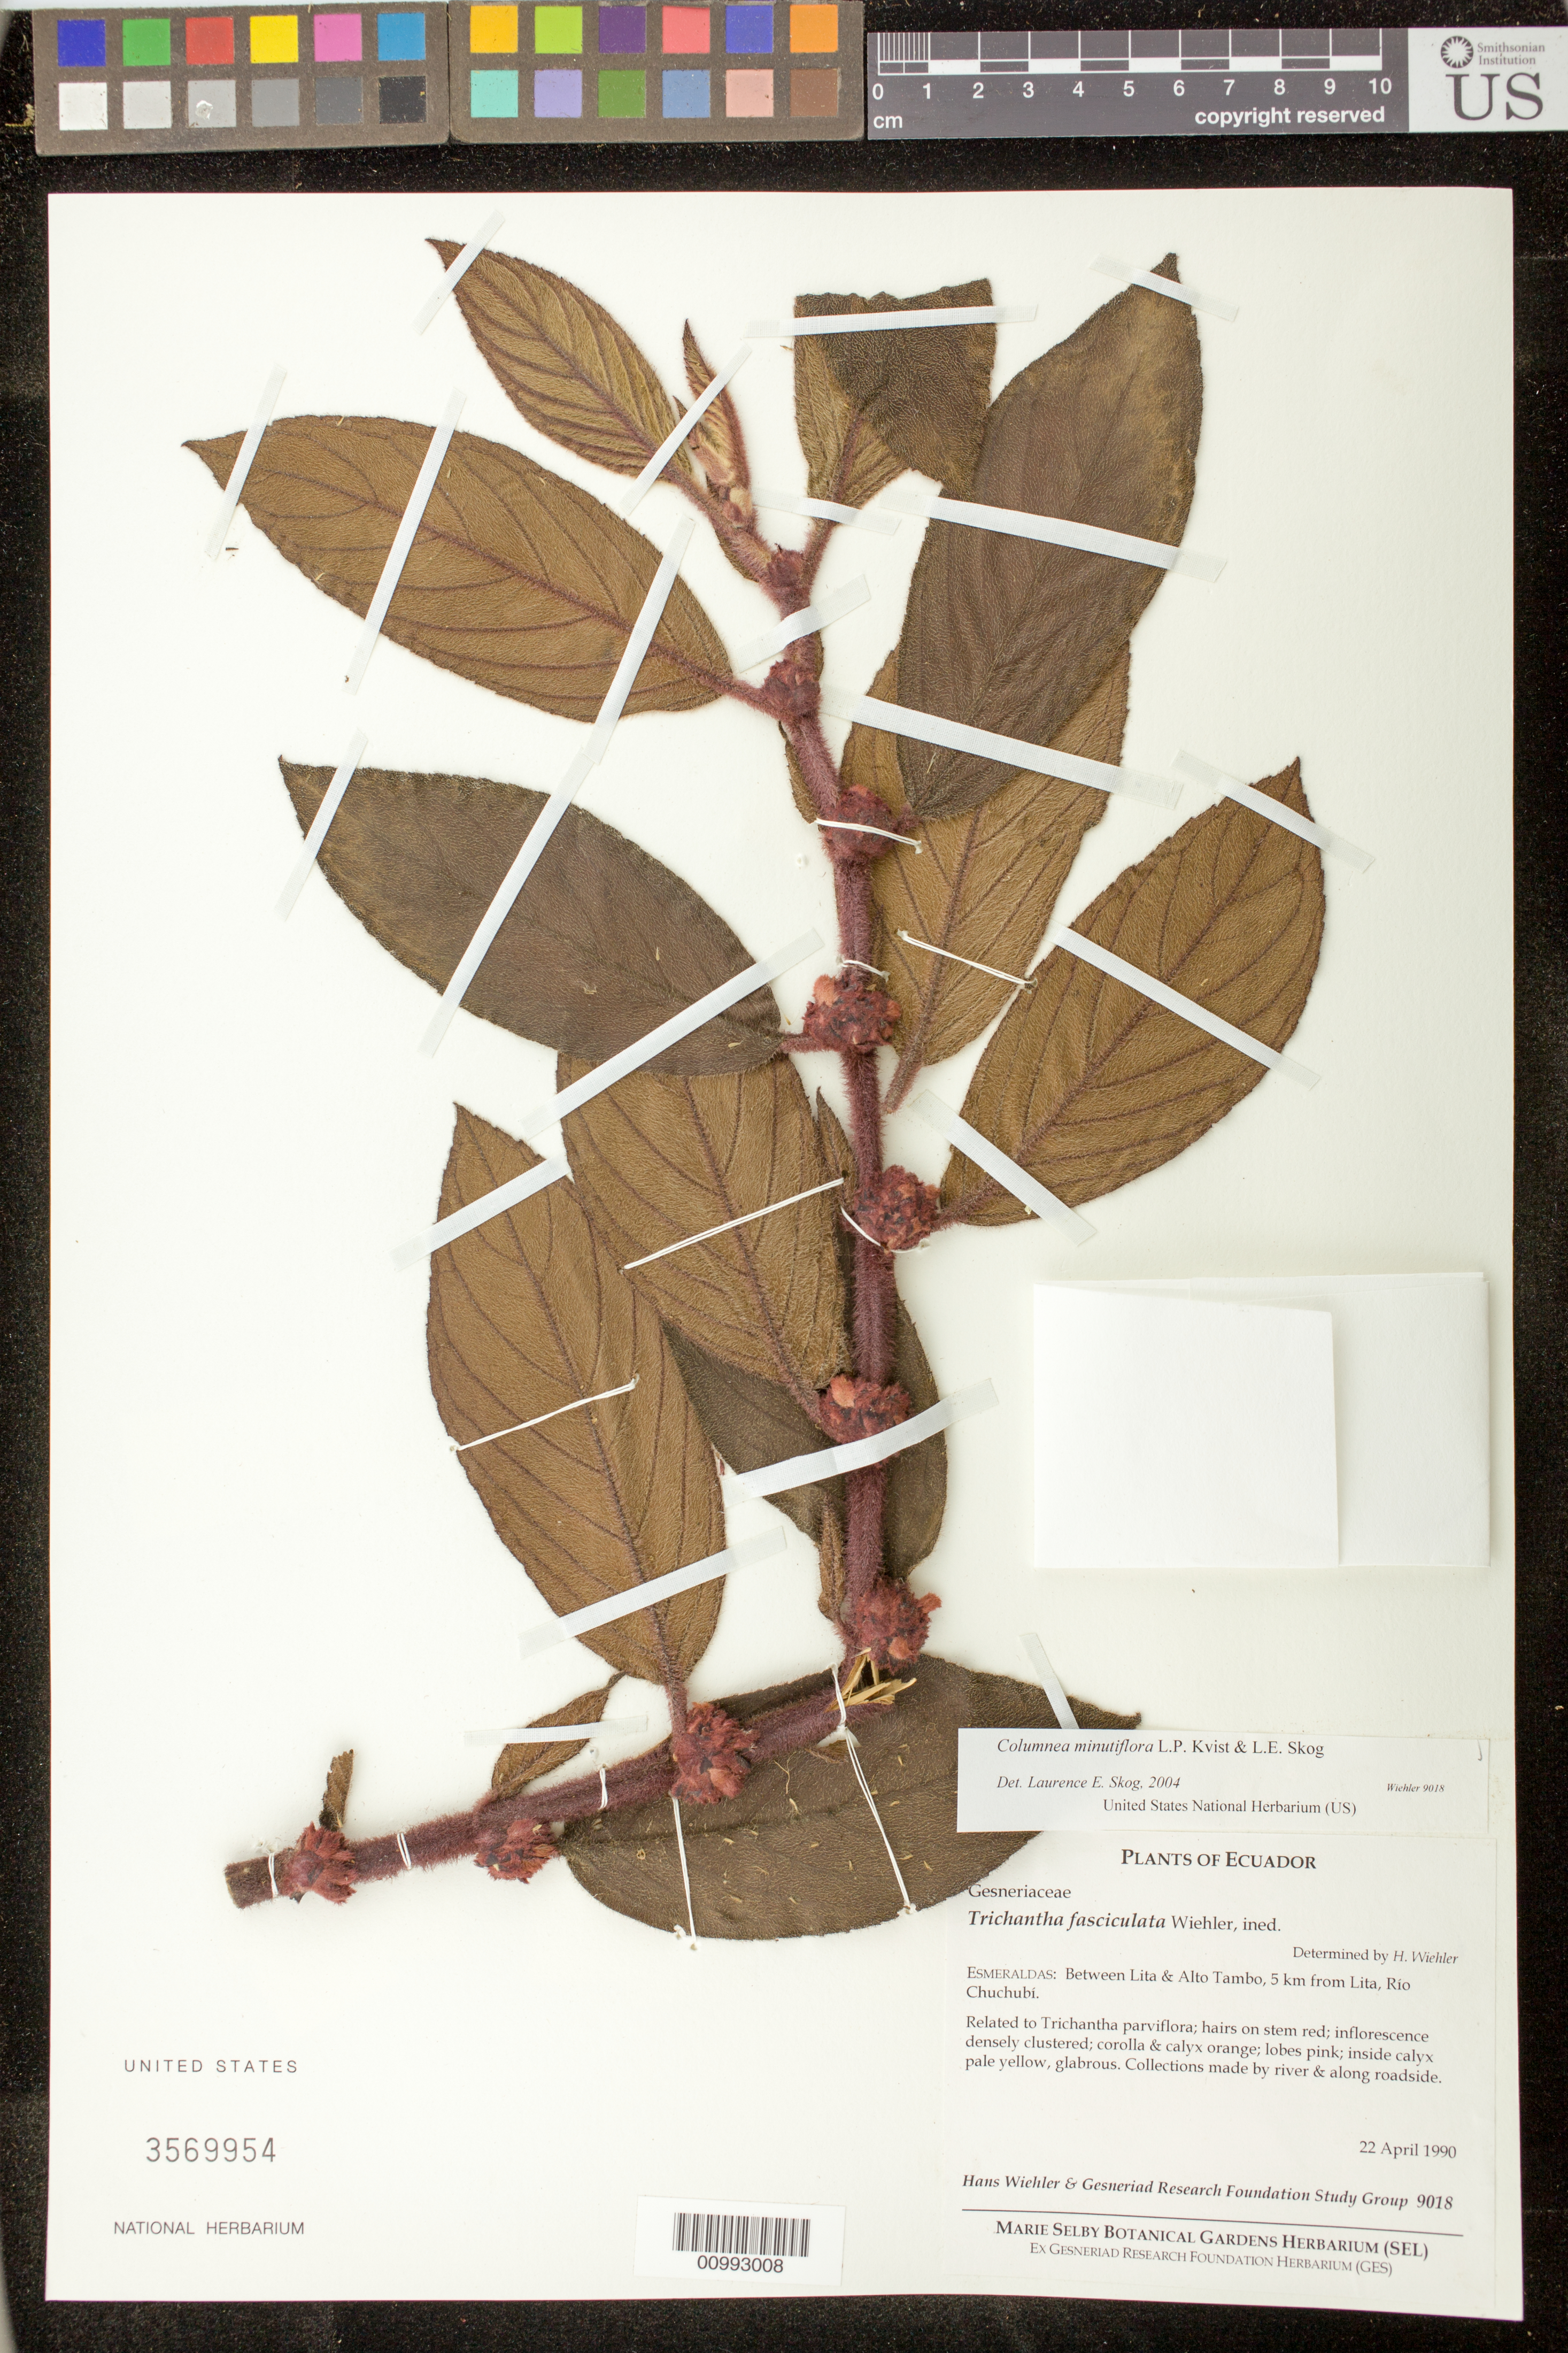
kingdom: Plantae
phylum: Tracheophyta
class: Magnoliopsida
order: Lamiales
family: Gesneriaceae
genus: Columnea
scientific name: Columnea flavohirsuta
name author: J.L. Clark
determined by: Clark, J. L.; Skog, Laurence E.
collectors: H. J. Wiehler & GRF Study Group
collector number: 9018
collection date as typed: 22 Apr 1990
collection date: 1990-04-22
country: Ecuador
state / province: Esmeraldas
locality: Between Lita & Alto Tambo, 5 km from Lita, Río Chuchubí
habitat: Collections made by river & along roadside.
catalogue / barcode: US 3569954